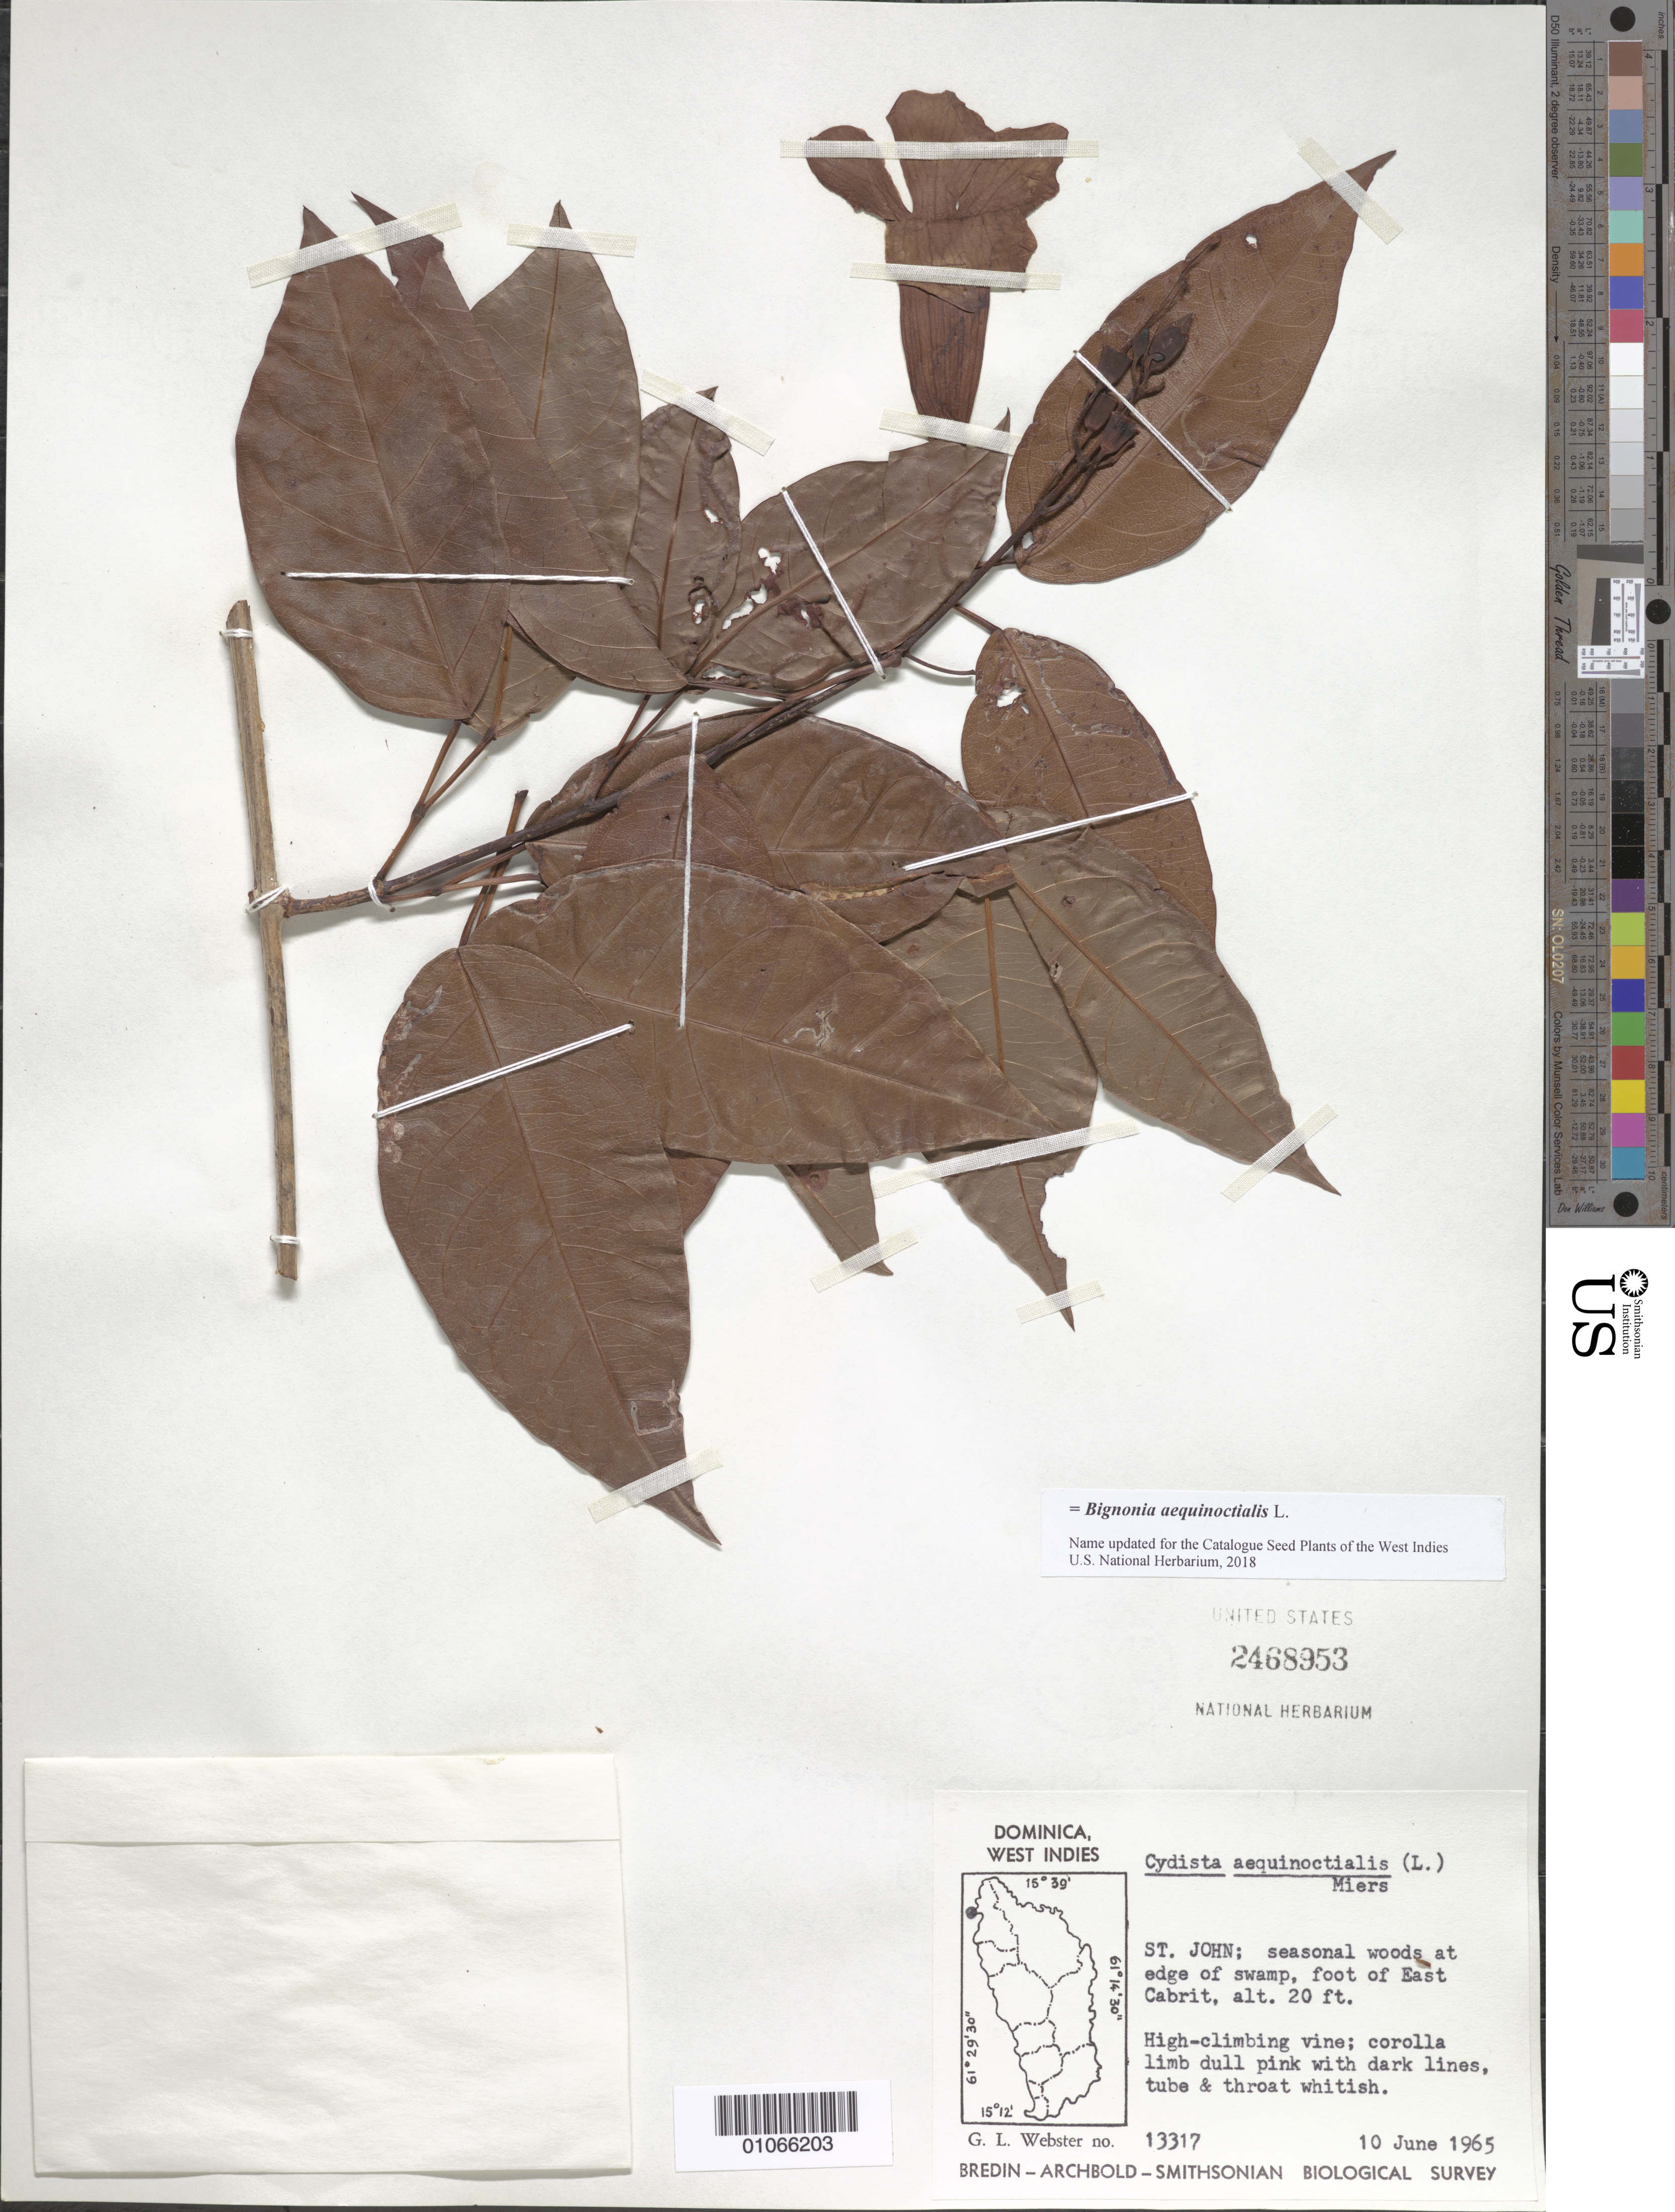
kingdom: Plantae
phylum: Tracheophyta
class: Magnoliopsida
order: Lamiales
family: Bignoniaceae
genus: Bignonia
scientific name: Bignonia aequinoctialis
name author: L.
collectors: G. L. Webster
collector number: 13317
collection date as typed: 10 Jun 1965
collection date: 1965-06-10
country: Dominica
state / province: St. John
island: Dominica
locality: Seasonal woods at edge of swamp, foot of East Cabrit.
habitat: Seasonal woods at edge of swamp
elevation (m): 6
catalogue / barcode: US 2468953